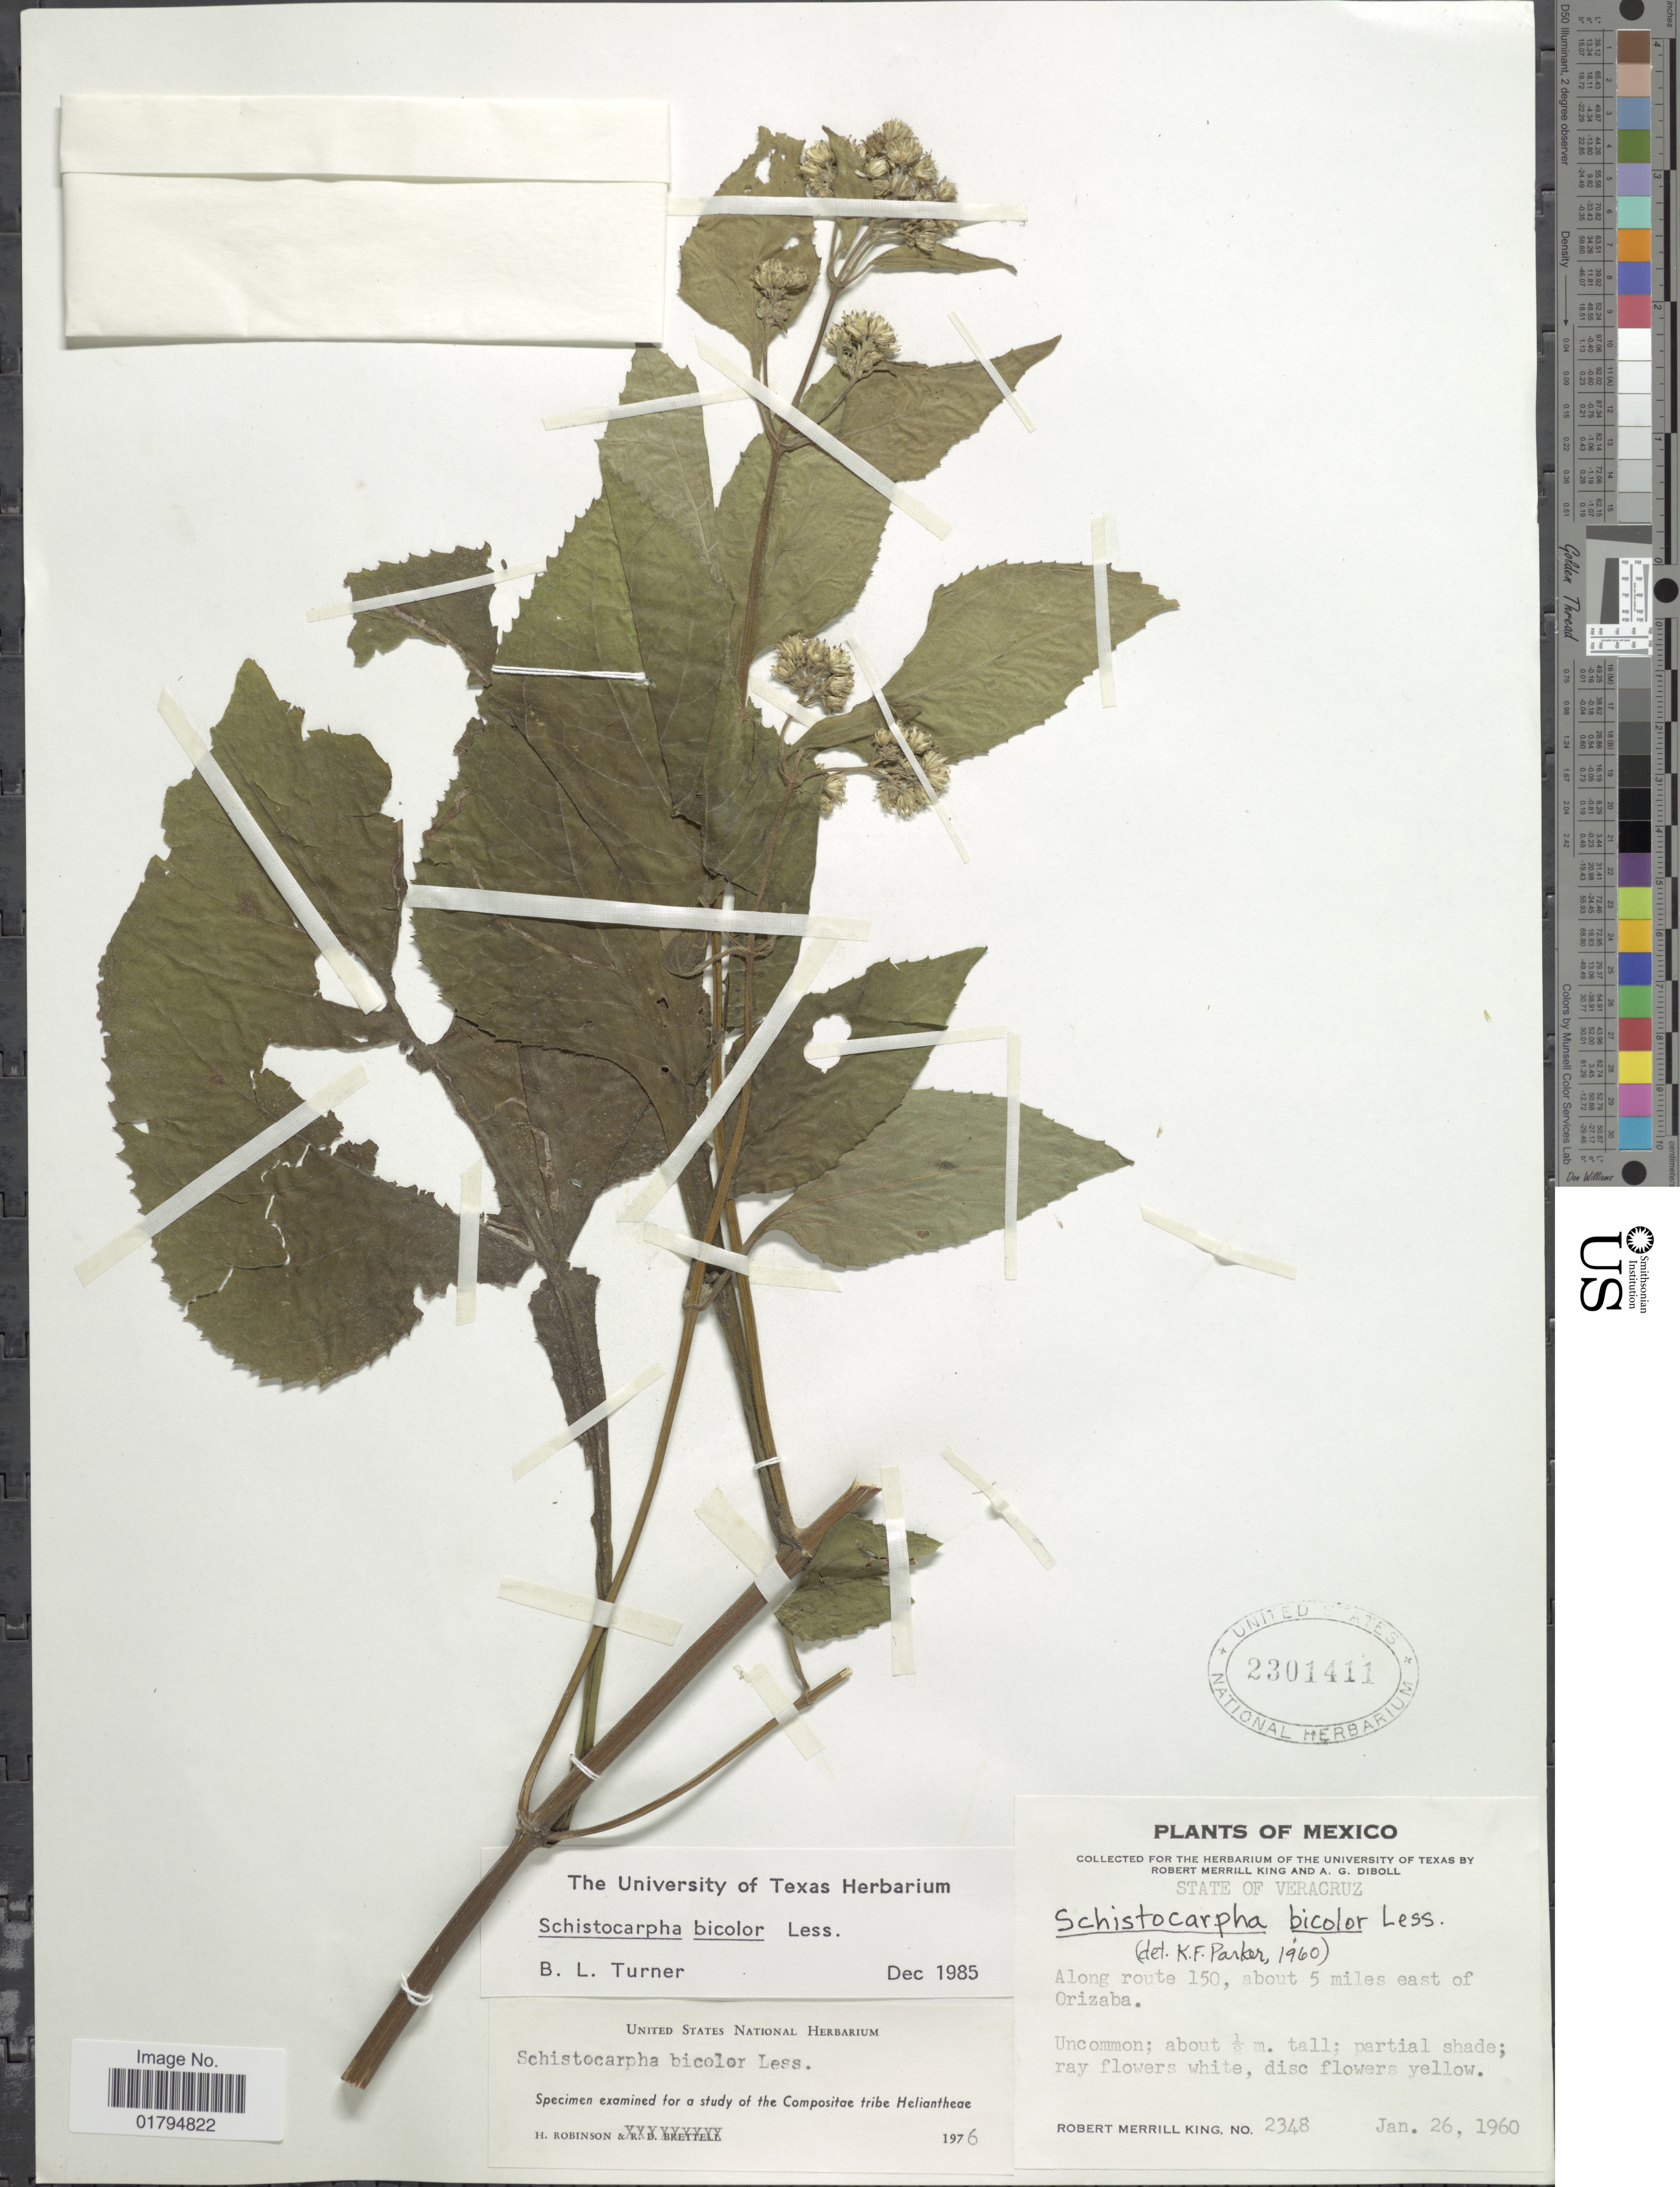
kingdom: Plantae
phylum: Tracheophyta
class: Magnoliopsida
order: Asterales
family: Asteraceae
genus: Schistocarpha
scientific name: Schistocarpha bicolor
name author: Less.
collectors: R. M. King & A. Diboll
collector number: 2348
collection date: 1960-01-26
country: Mexico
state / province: Veracruz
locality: Along route 150 about 5 miles east of Orizaba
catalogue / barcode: US 2301411